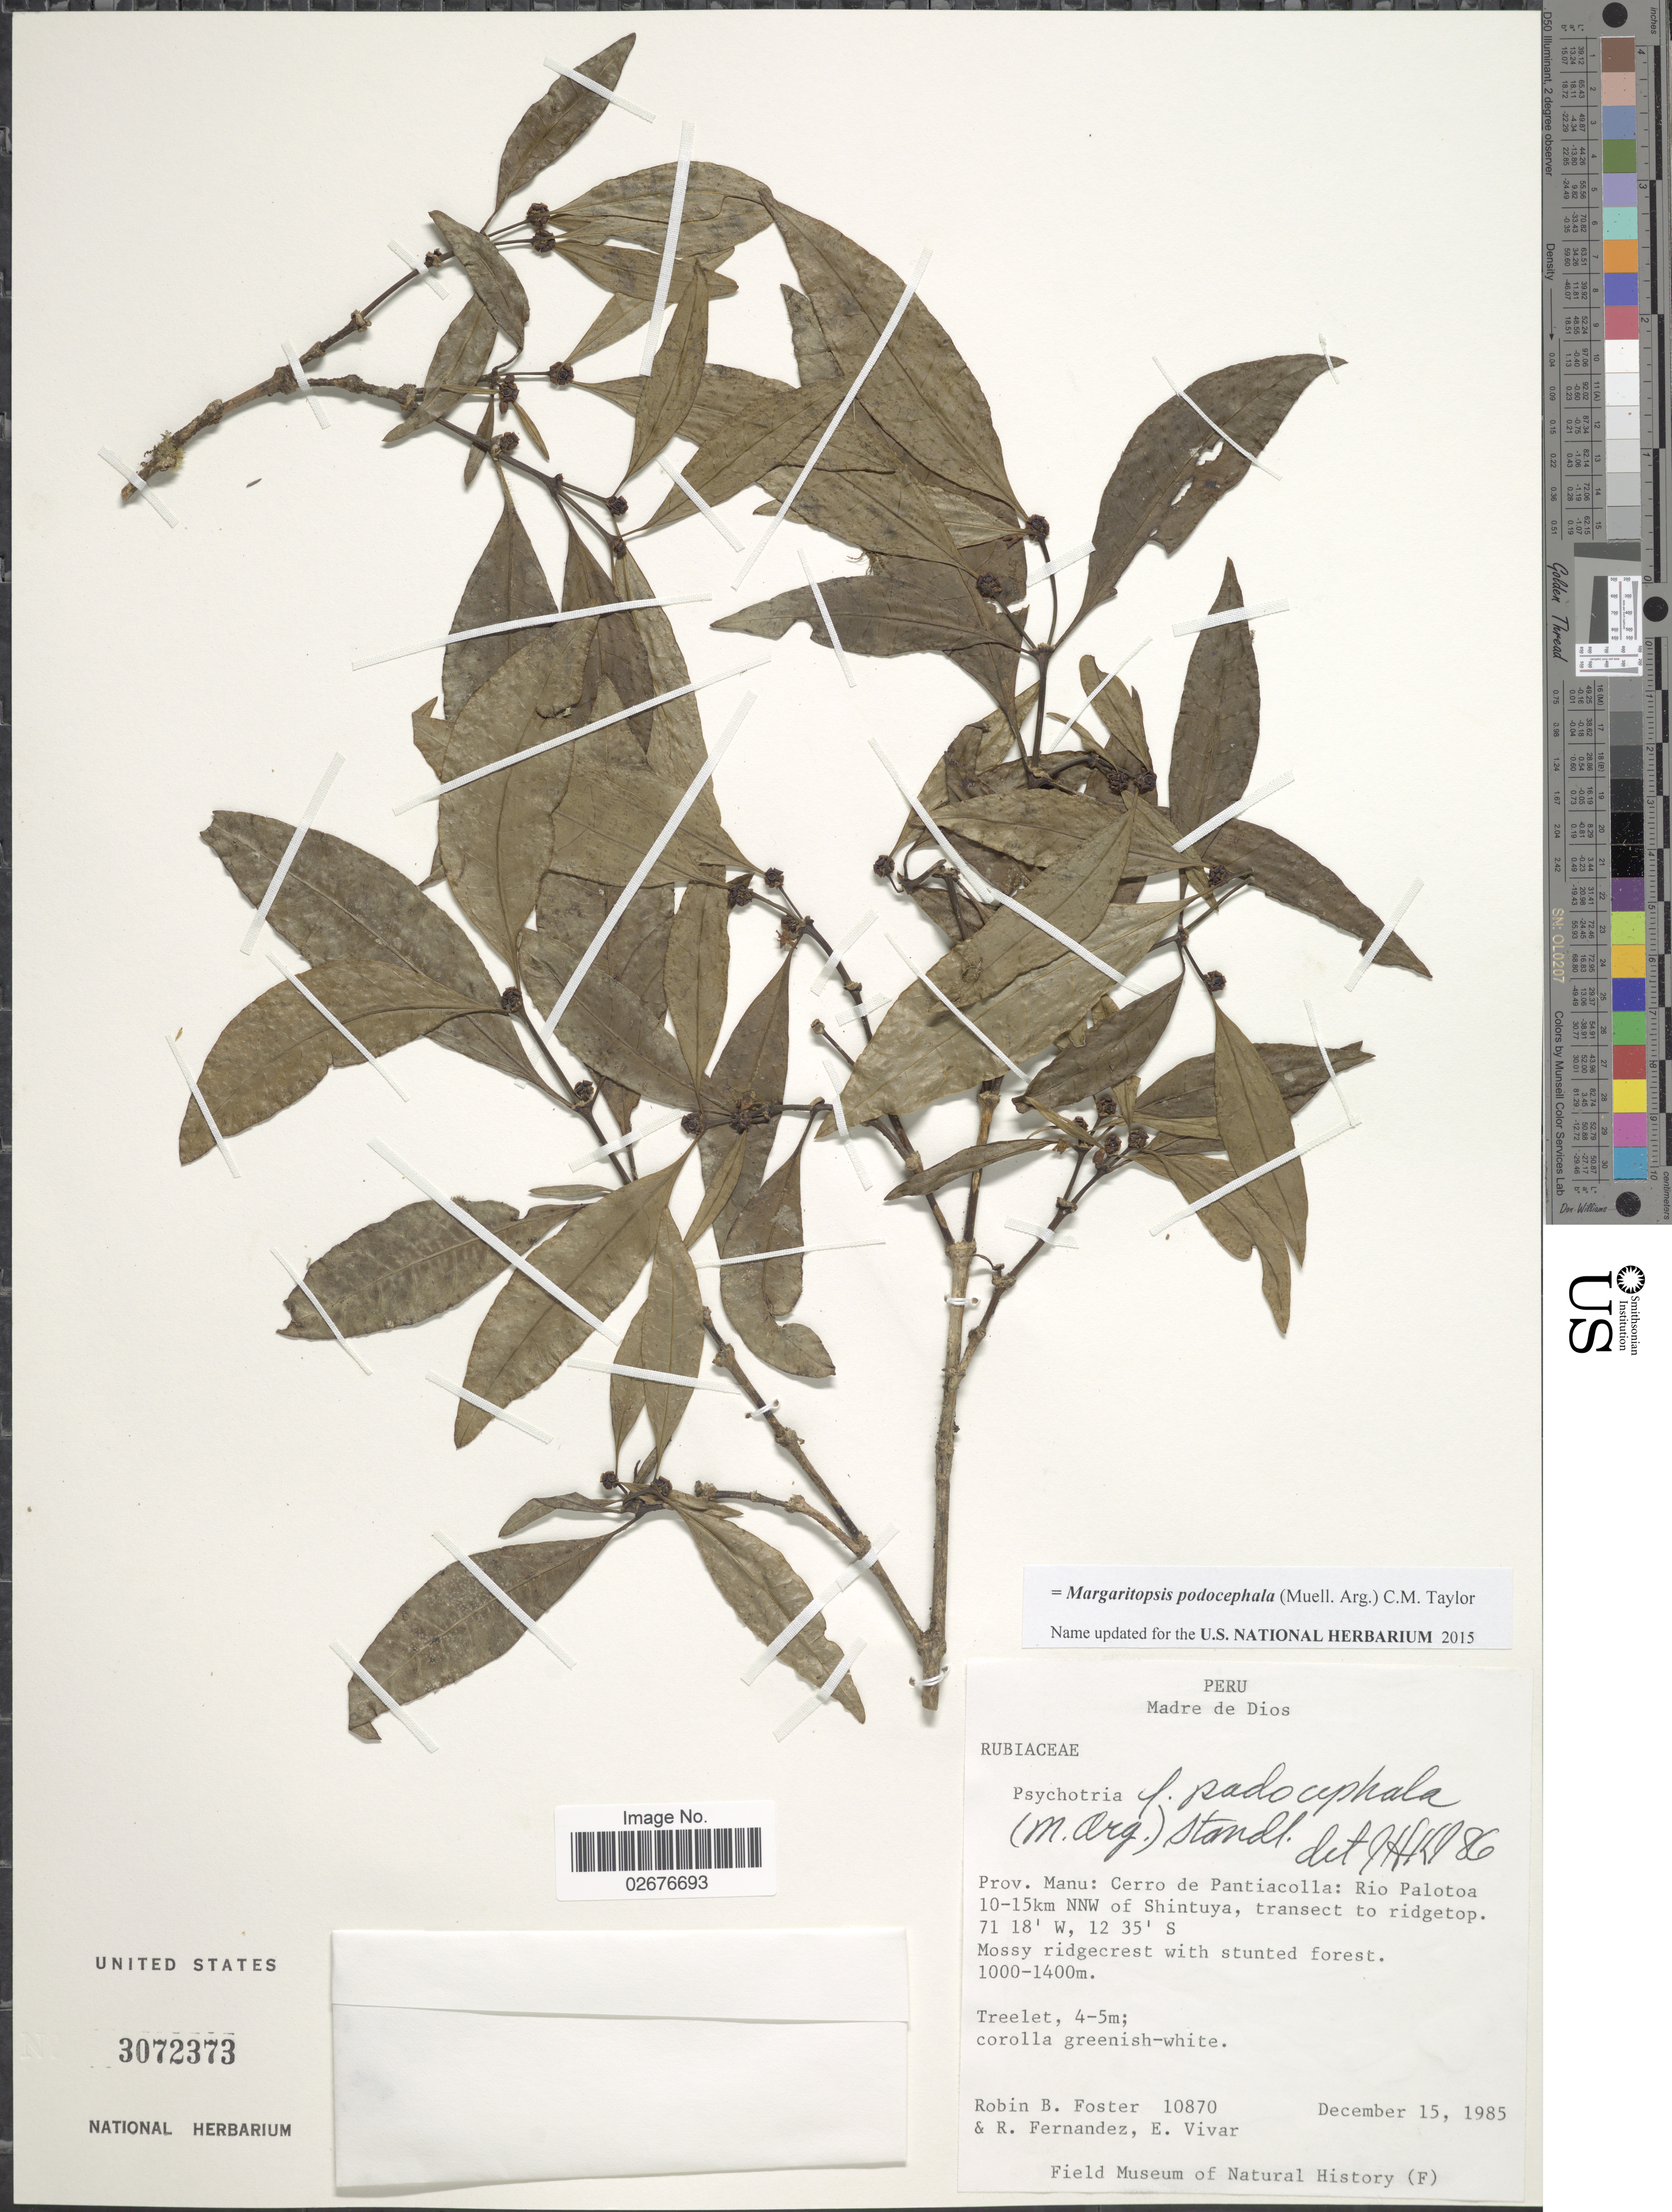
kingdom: Plantae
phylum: Tracheophyta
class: Magnoliopsida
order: Gentianales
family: Rubiaceae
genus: Margaritopsis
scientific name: Margaritopsis podocephala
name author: (Müll. Arg.) C.M. Taylor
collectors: R. B. Foster, R. Fernandez & E. Vivar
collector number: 10870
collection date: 1985-12-15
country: Peru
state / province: Madre de Dios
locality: Prov. Manu: Cerro de Pantiacolla: Rio Palotoa 10-15km NNW of Shintuya, transect to ridgetop, Mossy ridgecrest with stunted forest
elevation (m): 1000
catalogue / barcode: US 3072373